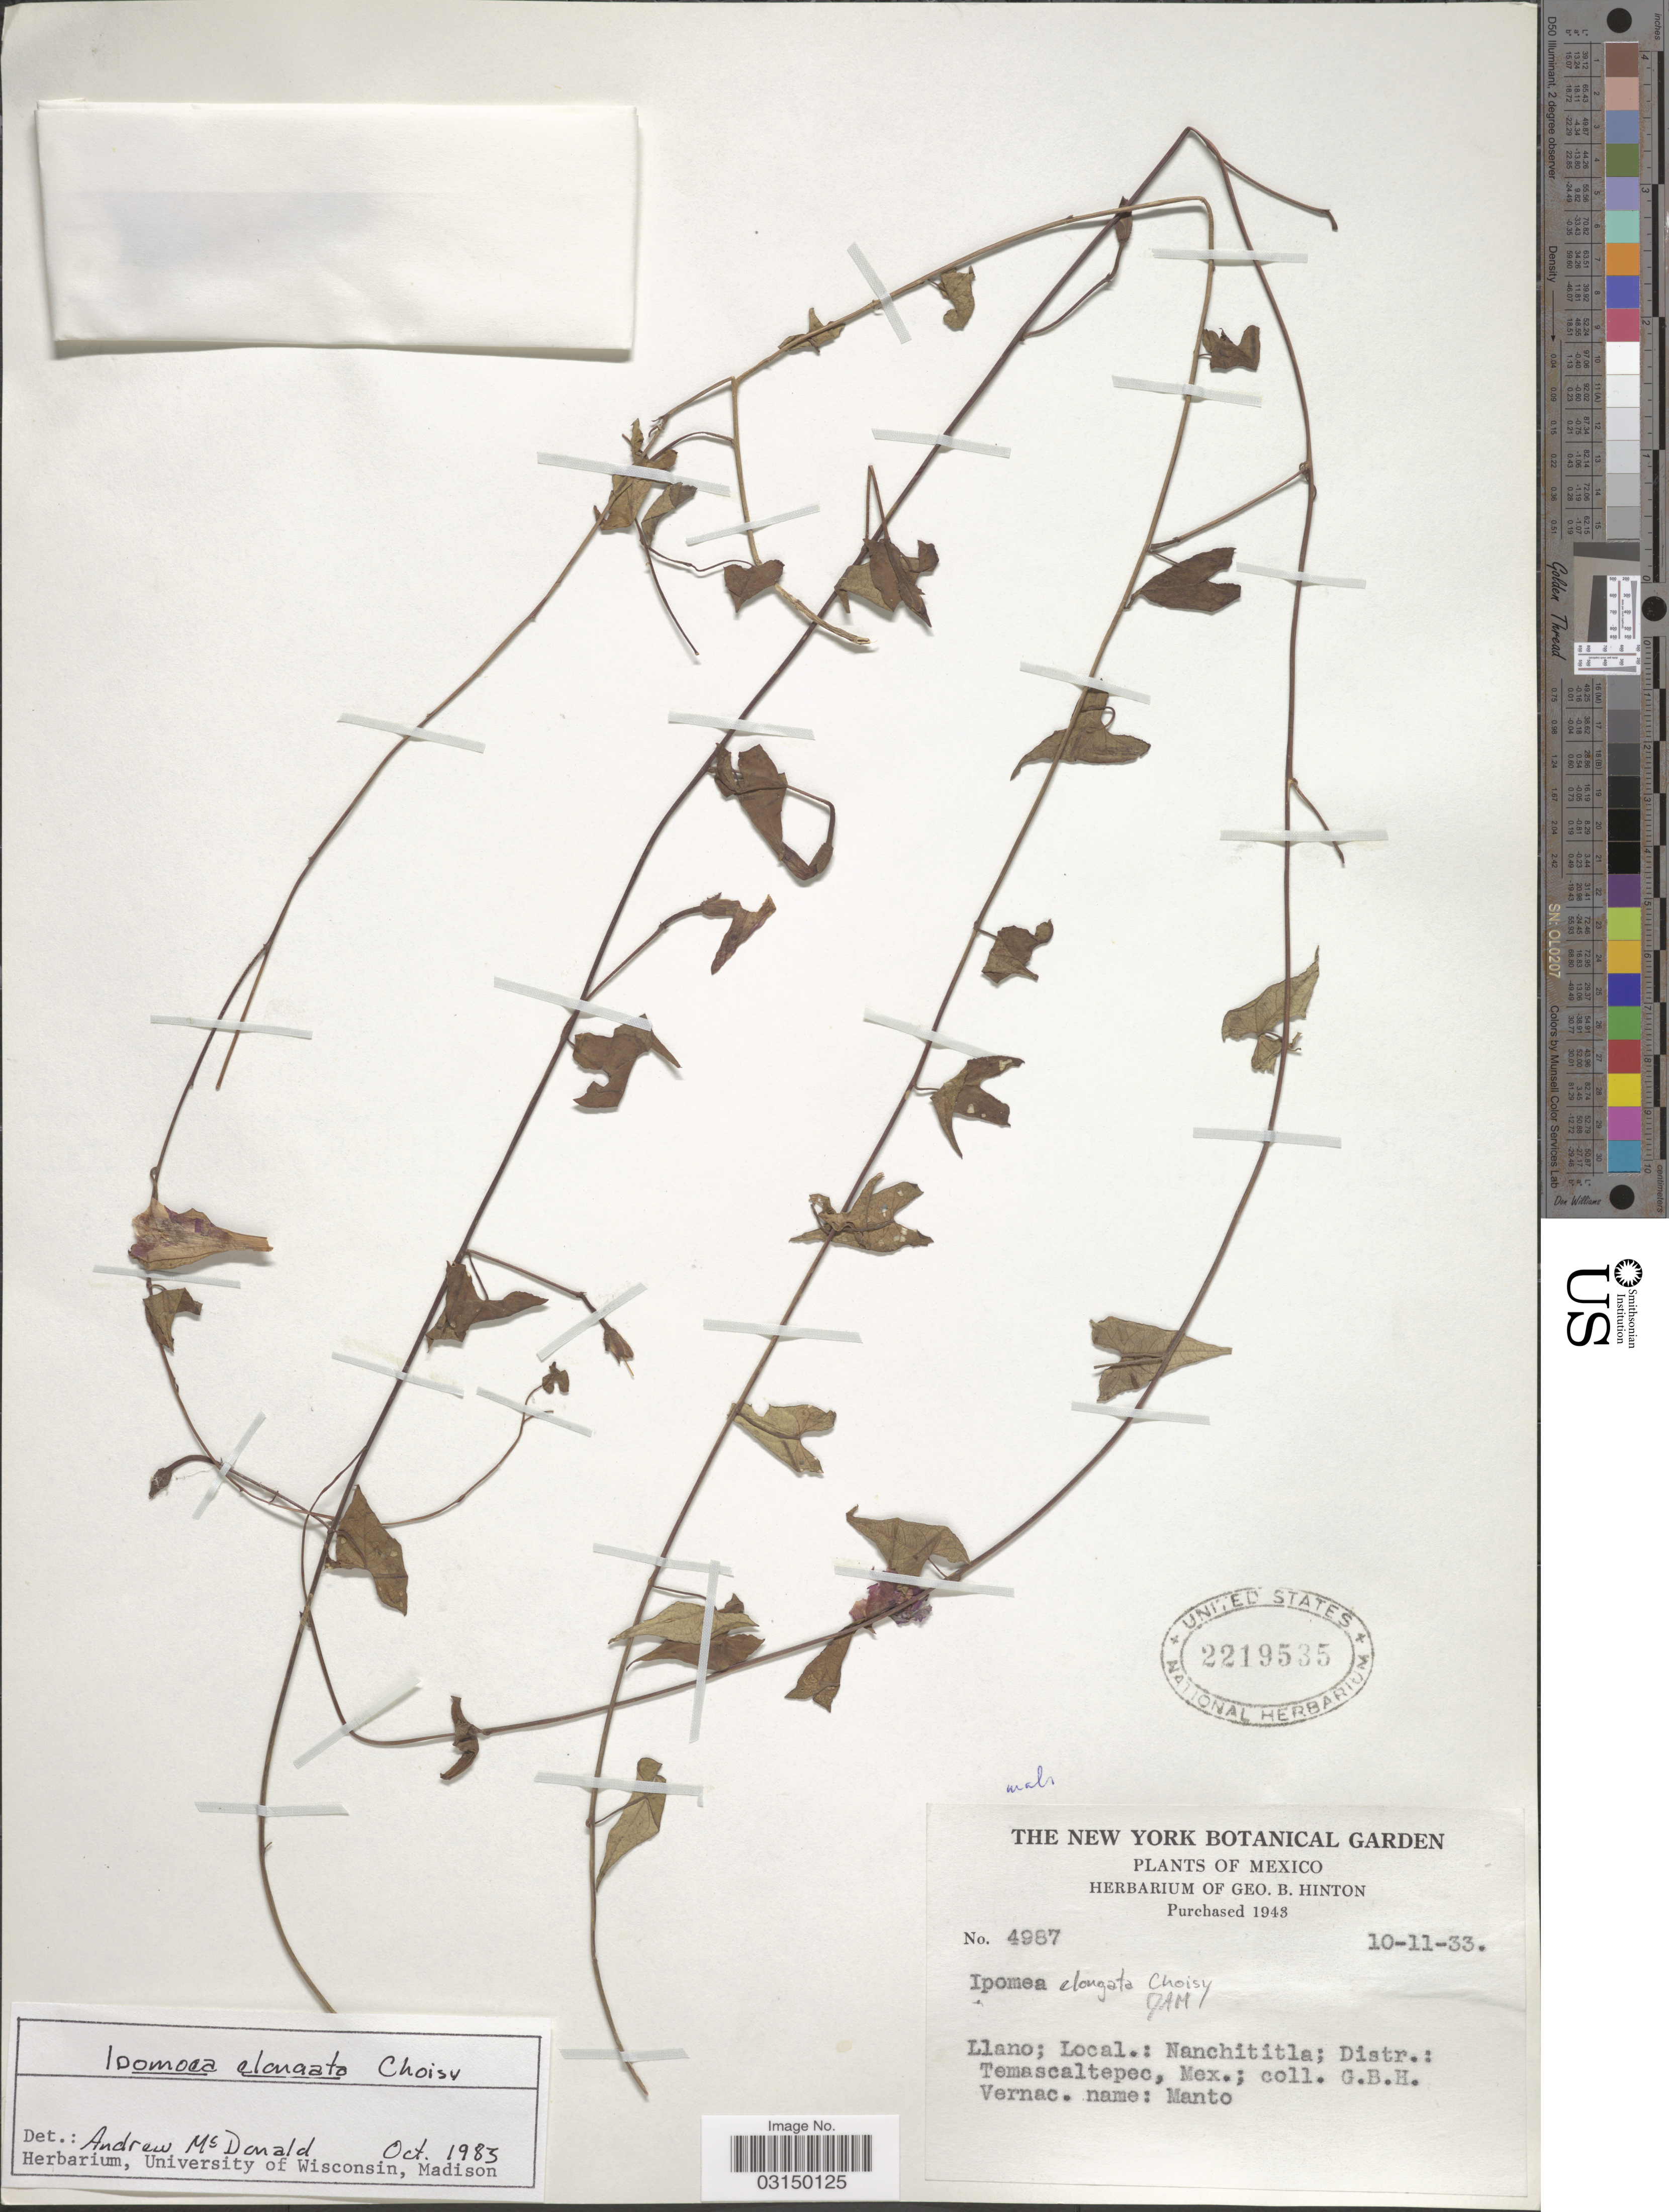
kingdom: Plantae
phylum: Tracheophyta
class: Magnoliopsida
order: Solanales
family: Convolvulaceae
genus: Ipomoea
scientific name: Ipomoea elongata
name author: Choisy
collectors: G. B. Hinton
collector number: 4987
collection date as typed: Transcribed d/m/y: 10/11/33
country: Mexico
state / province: México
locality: Nanchititla; Distr.: Temascaltepec, Mex.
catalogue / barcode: US 2219535